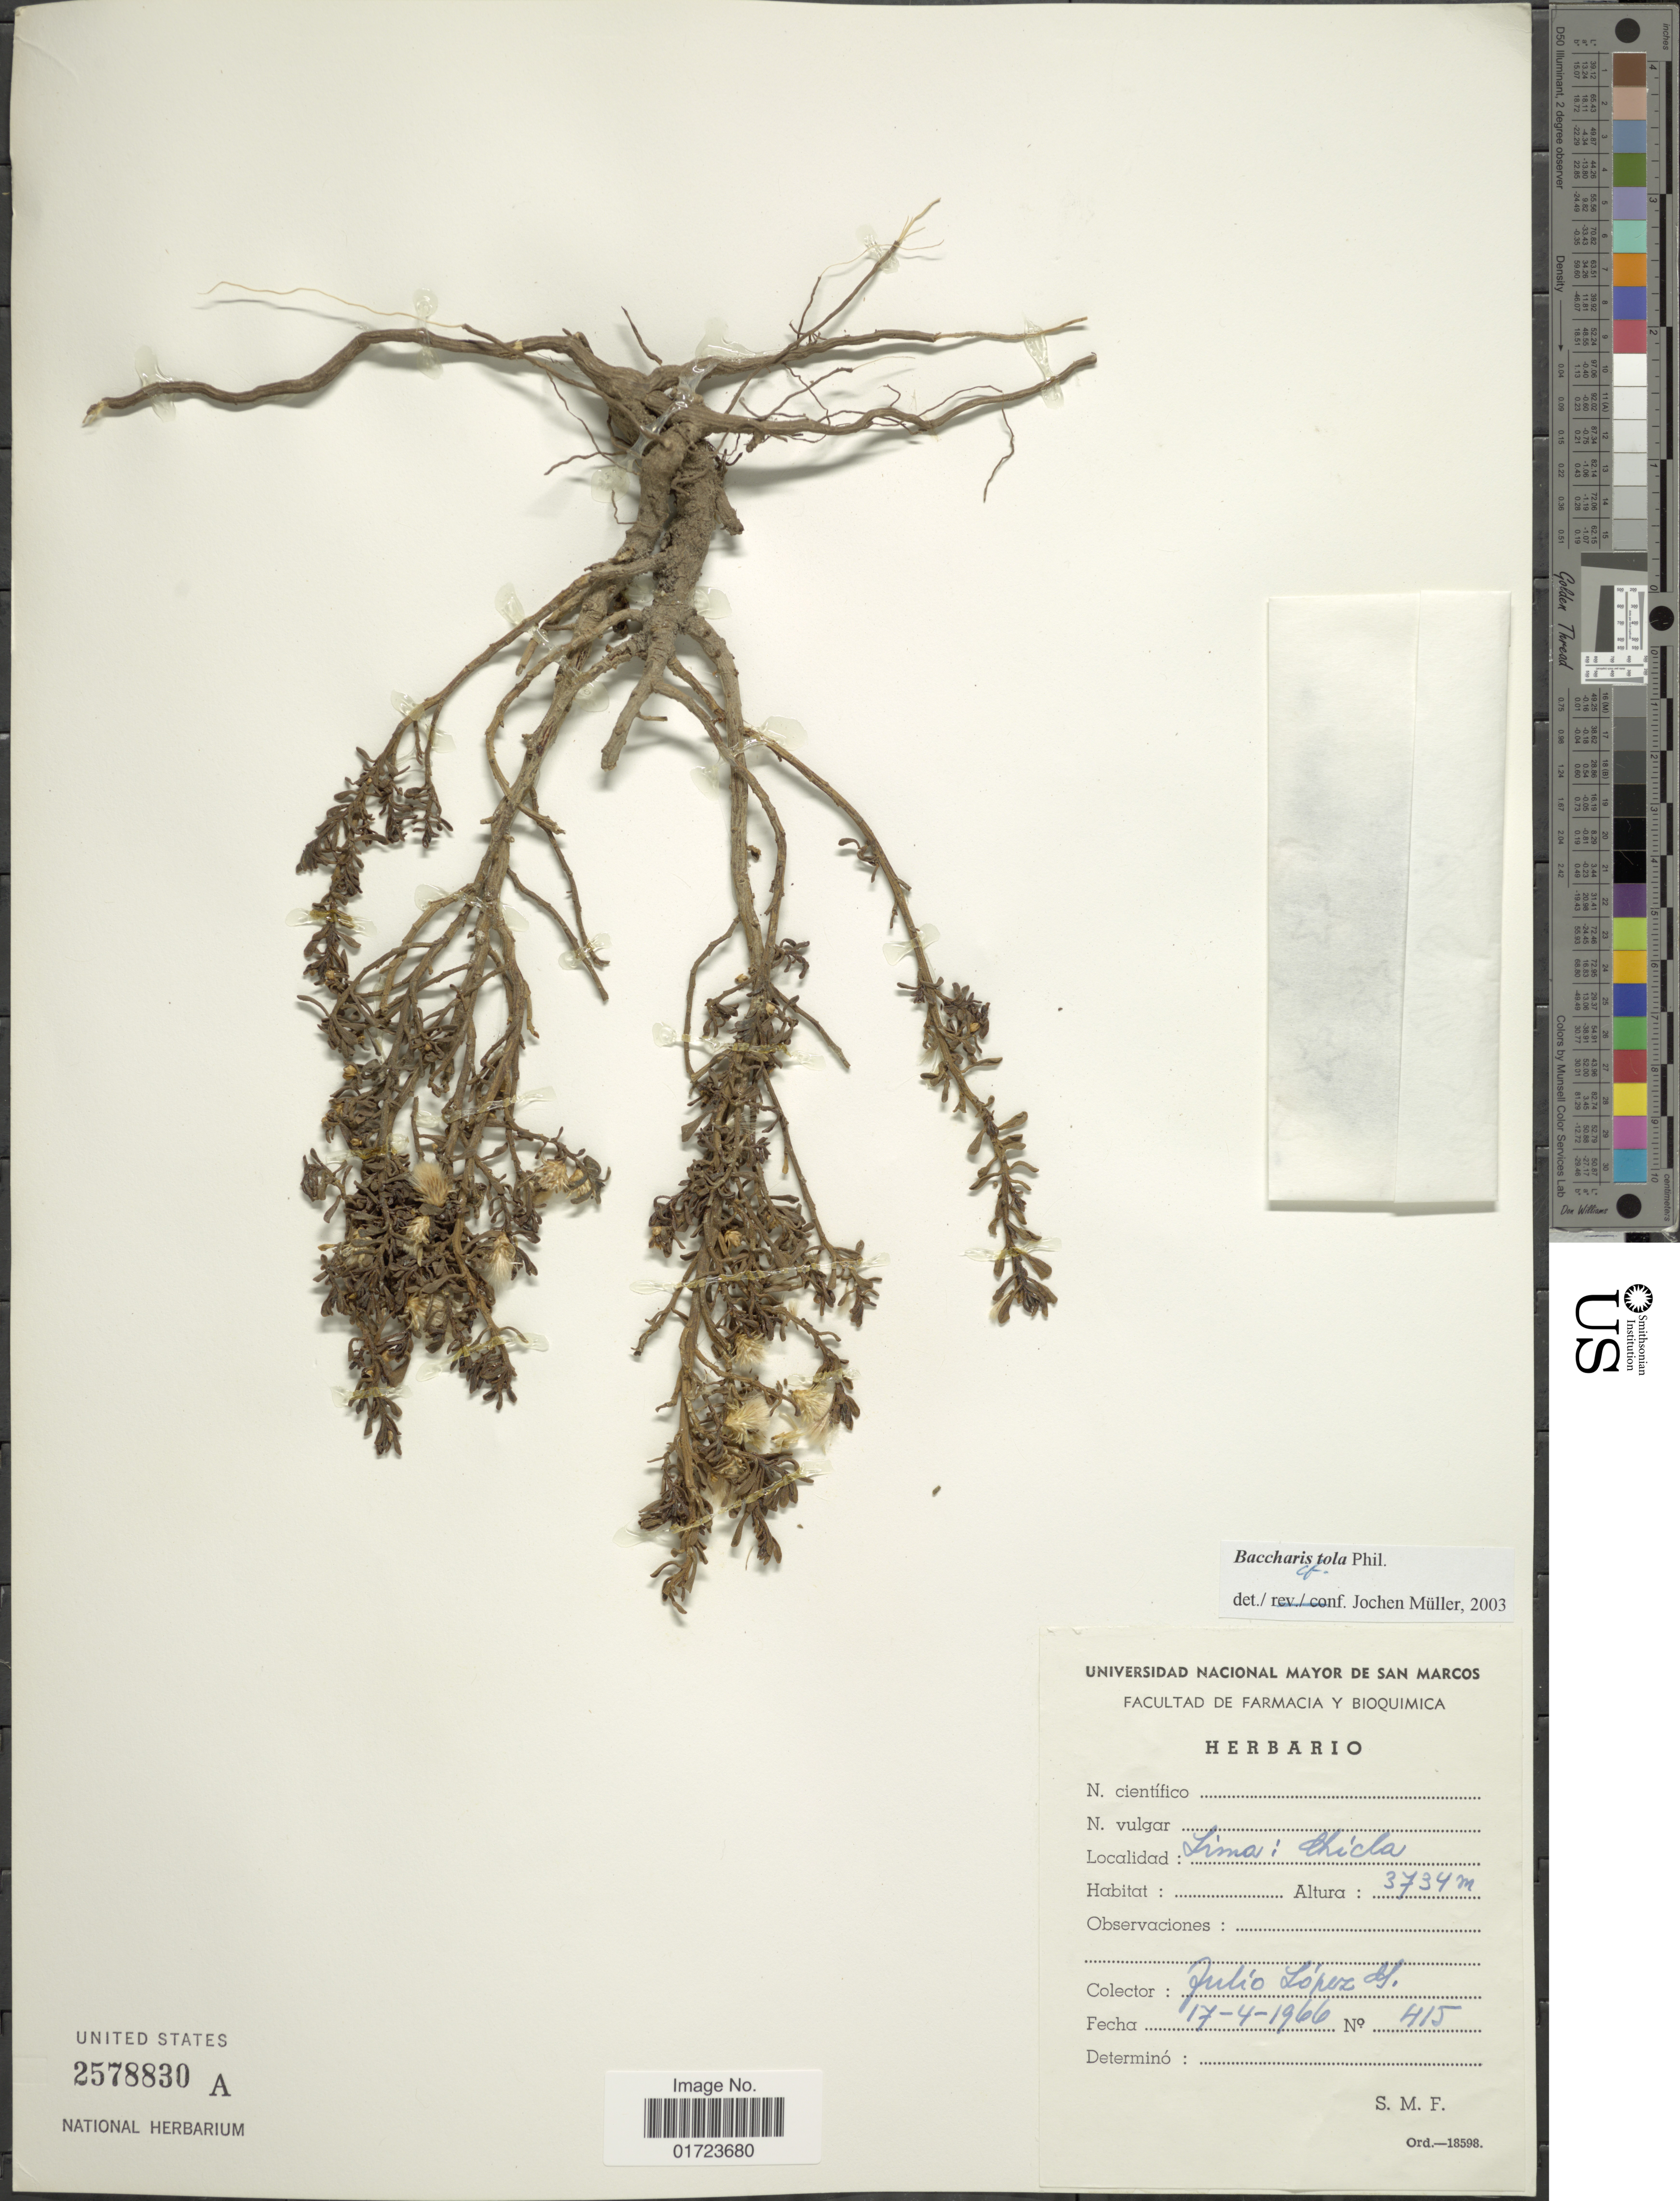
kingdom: Plantae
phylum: Tracheophyta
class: Magnoliopsida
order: Asterales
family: Asteraceae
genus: Baccharis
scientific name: Baccharis tola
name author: Phil.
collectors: J. López Guillén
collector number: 415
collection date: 1966-04-17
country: Peru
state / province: Lima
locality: Lima: Chicla.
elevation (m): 3734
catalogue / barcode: US 2578830A